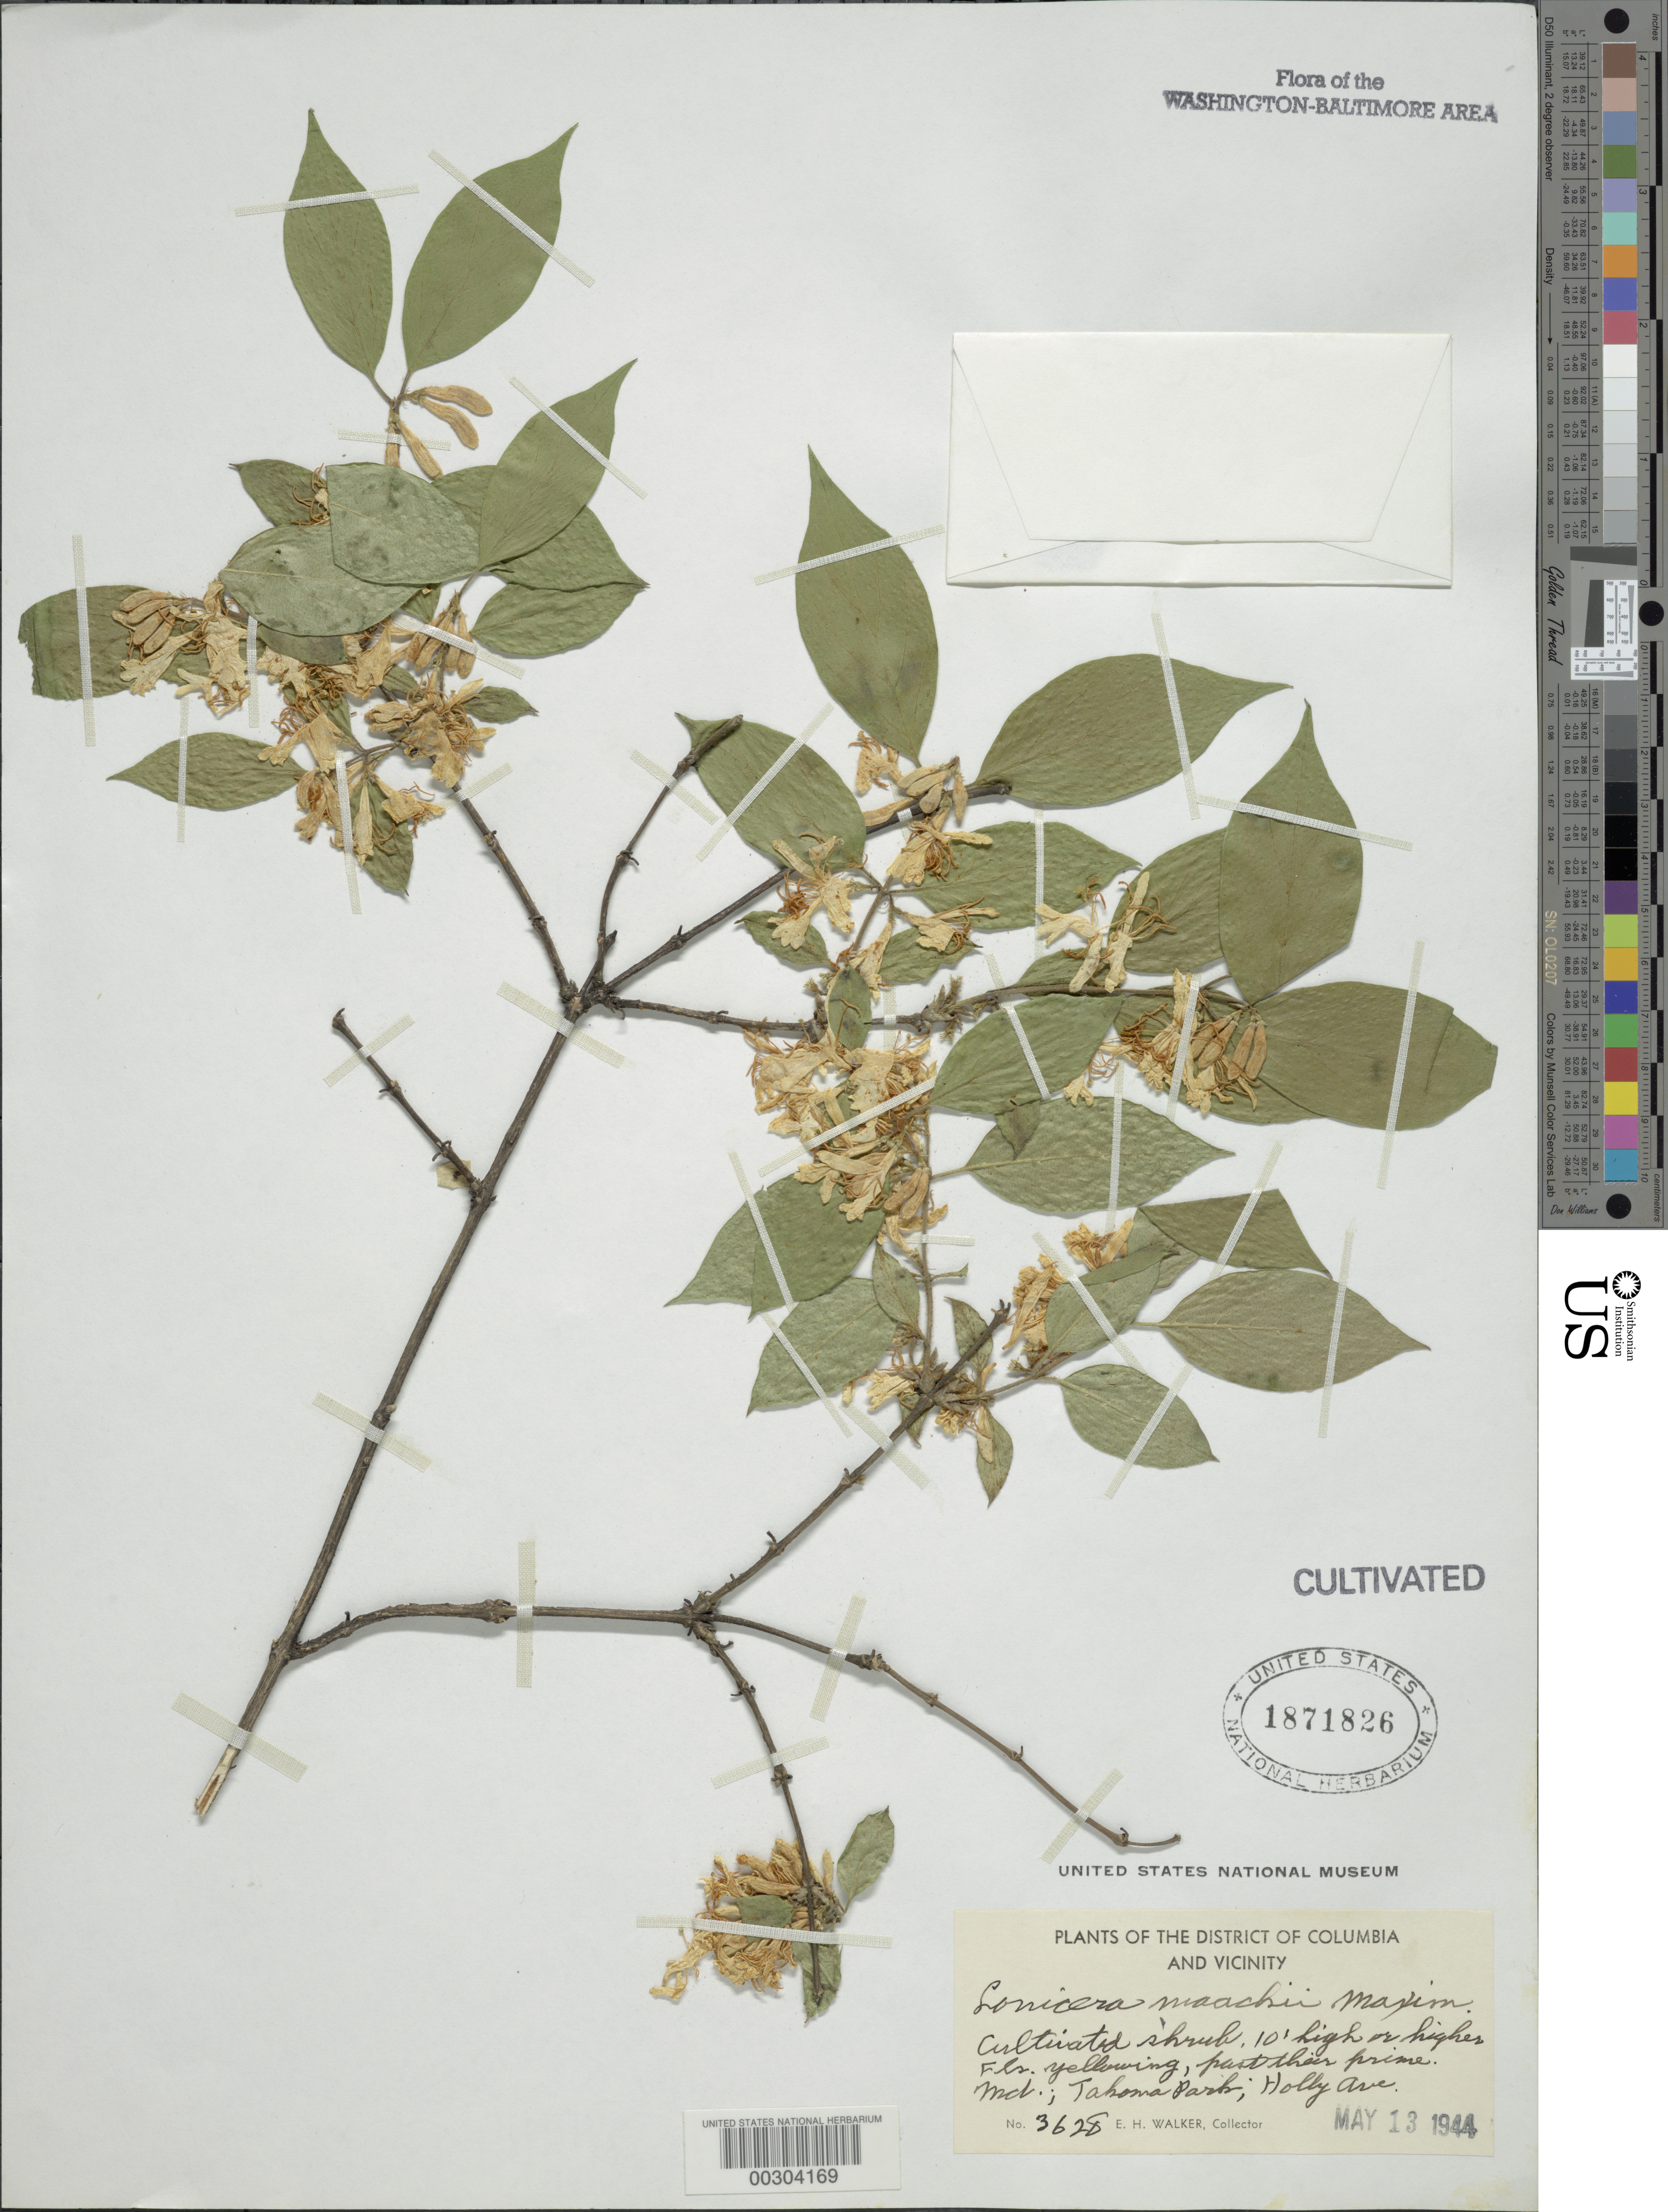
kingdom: Plantae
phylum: Tracheophyta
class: Magnoliopsida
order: Dipsacales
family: Caprifoliaceae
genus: Lonicera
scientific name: Lonicera maackii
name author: (Rupr.) Maxim.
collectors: E. H. Walker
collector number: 3628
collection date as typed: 13 May 1944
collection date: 1944-05-13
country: United States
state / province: Maryland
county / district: Montgomery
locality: Takoma Park, Holly Ave.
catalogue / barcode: US 1871826